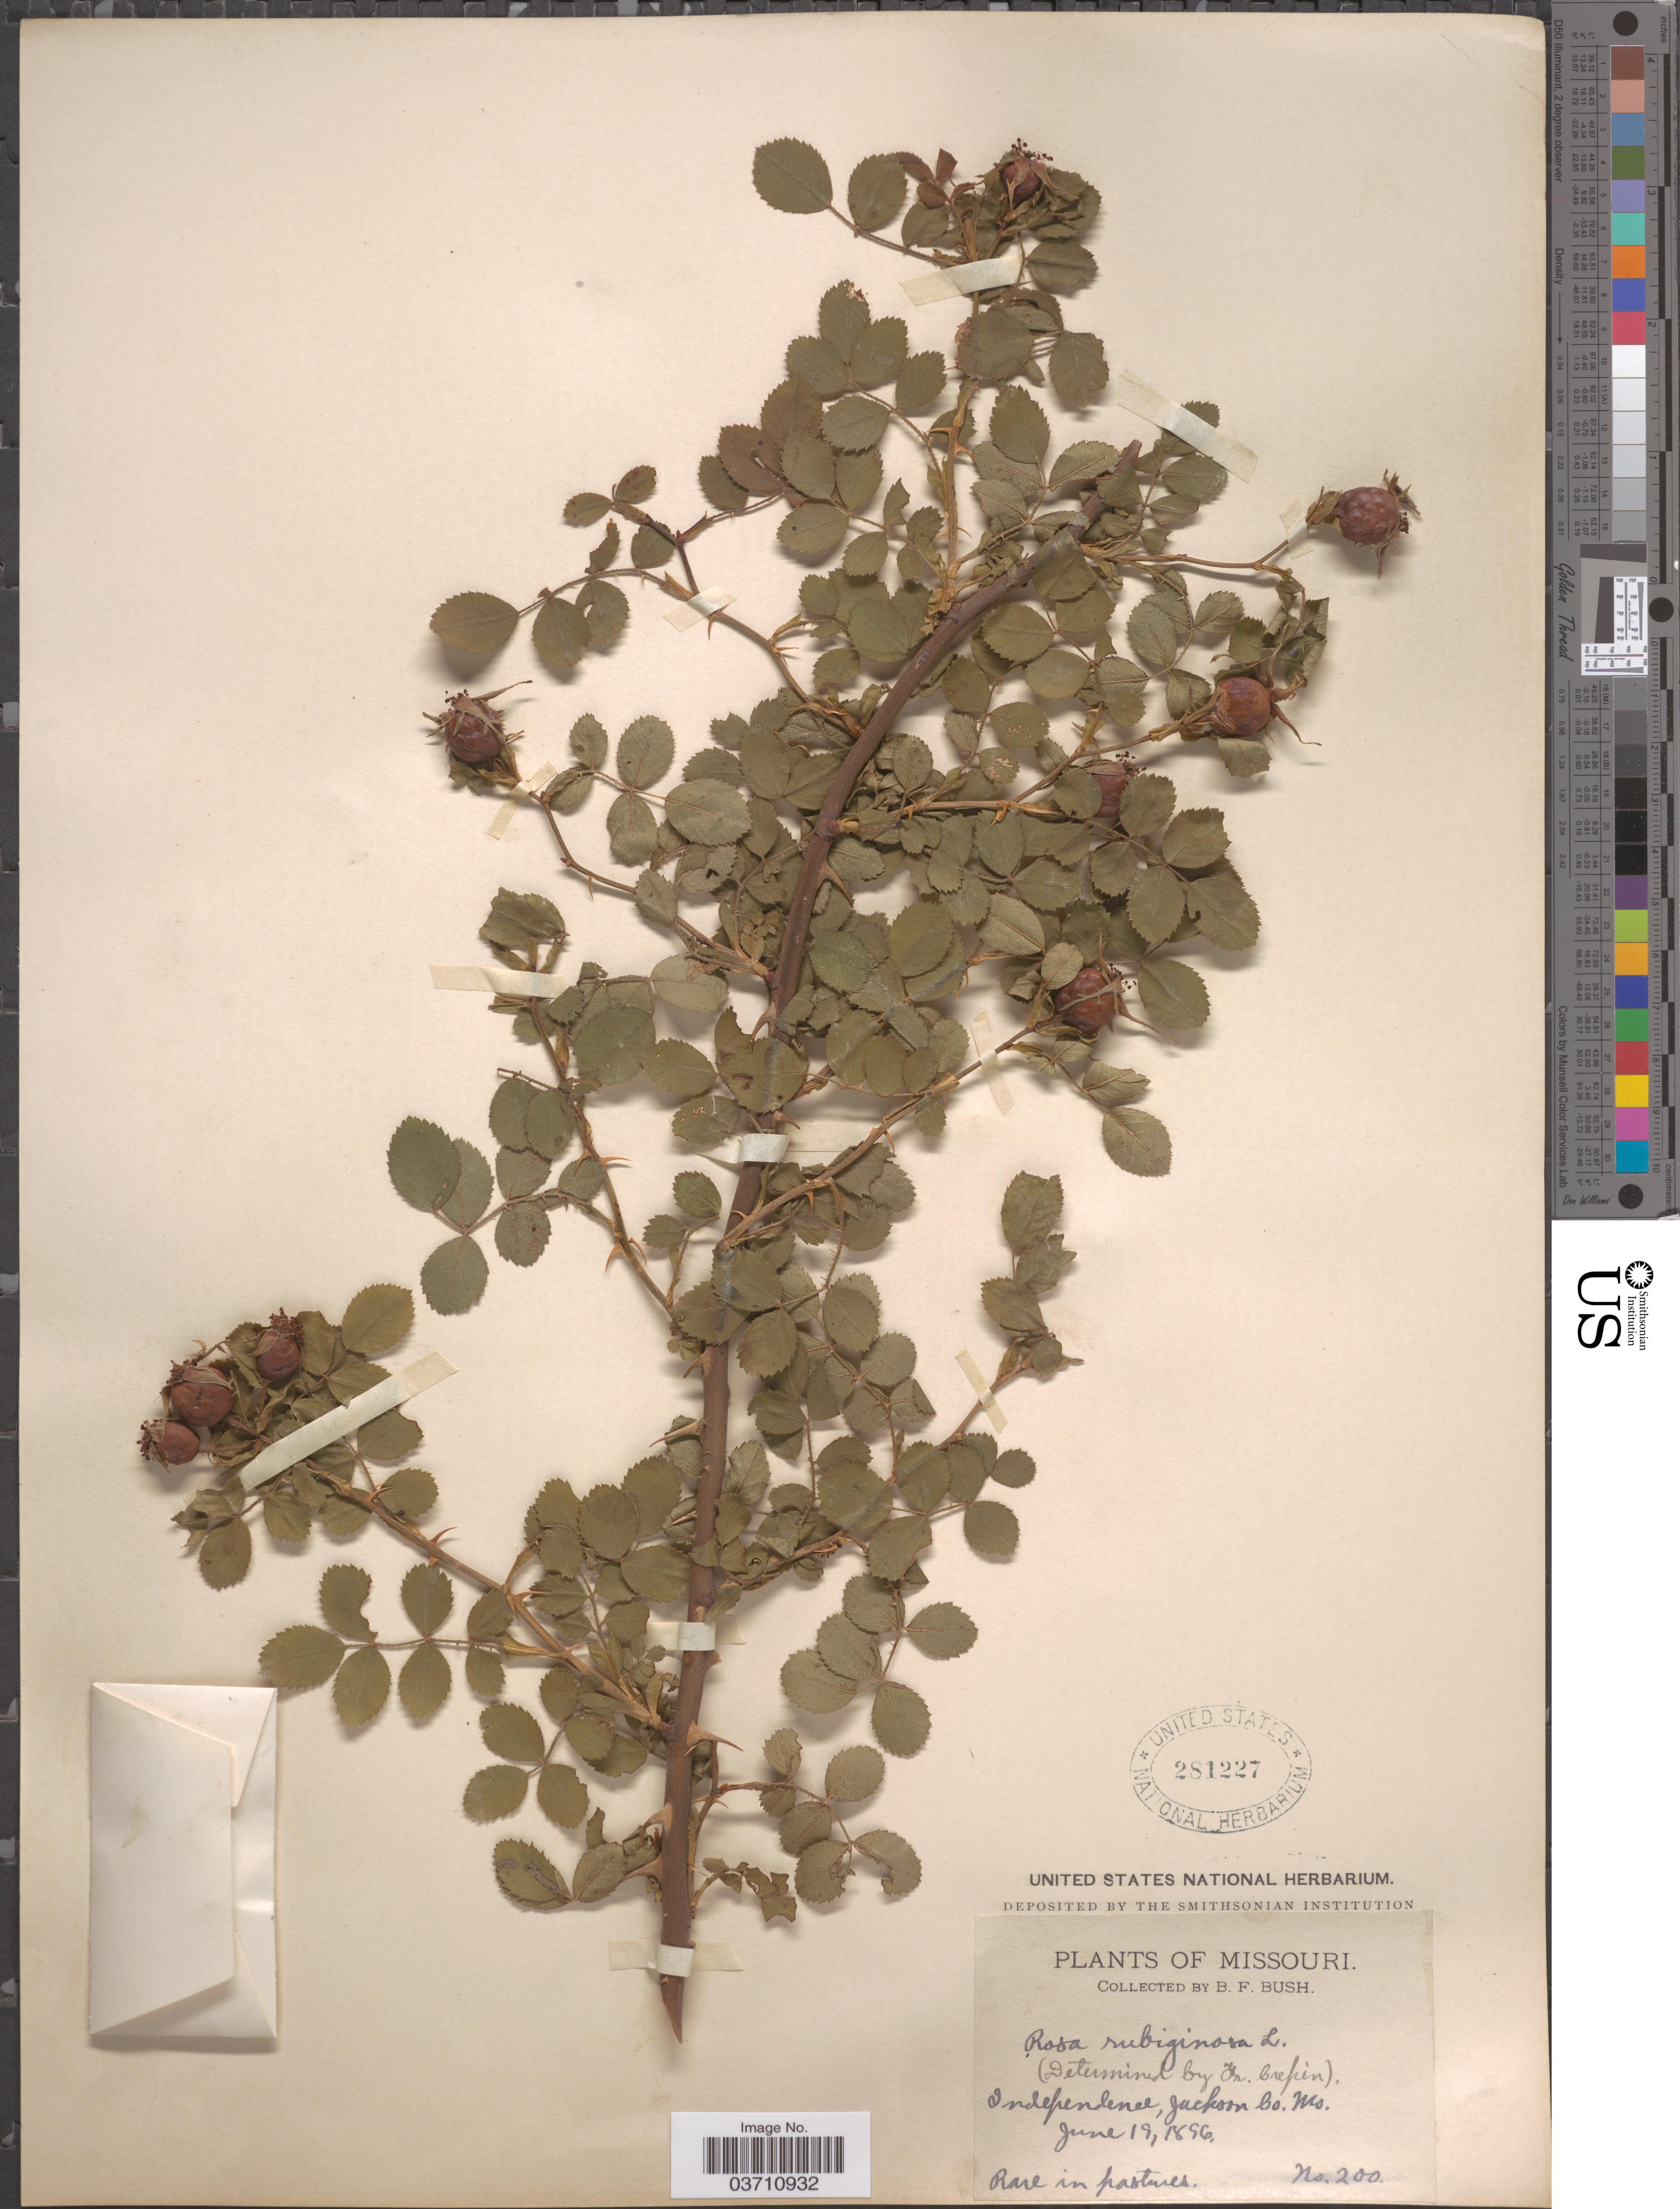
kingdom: Plantae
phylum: Tracheophyta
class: Magnoliopsida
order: Rosales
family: Rosaceae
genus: Rosa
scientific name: Rosa eglanteria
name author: L.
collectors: B. F. Bush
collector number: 200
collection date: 1896-06-19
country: United States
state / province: Missouri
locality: Independence, Jackson Co.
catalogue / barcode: US 281227